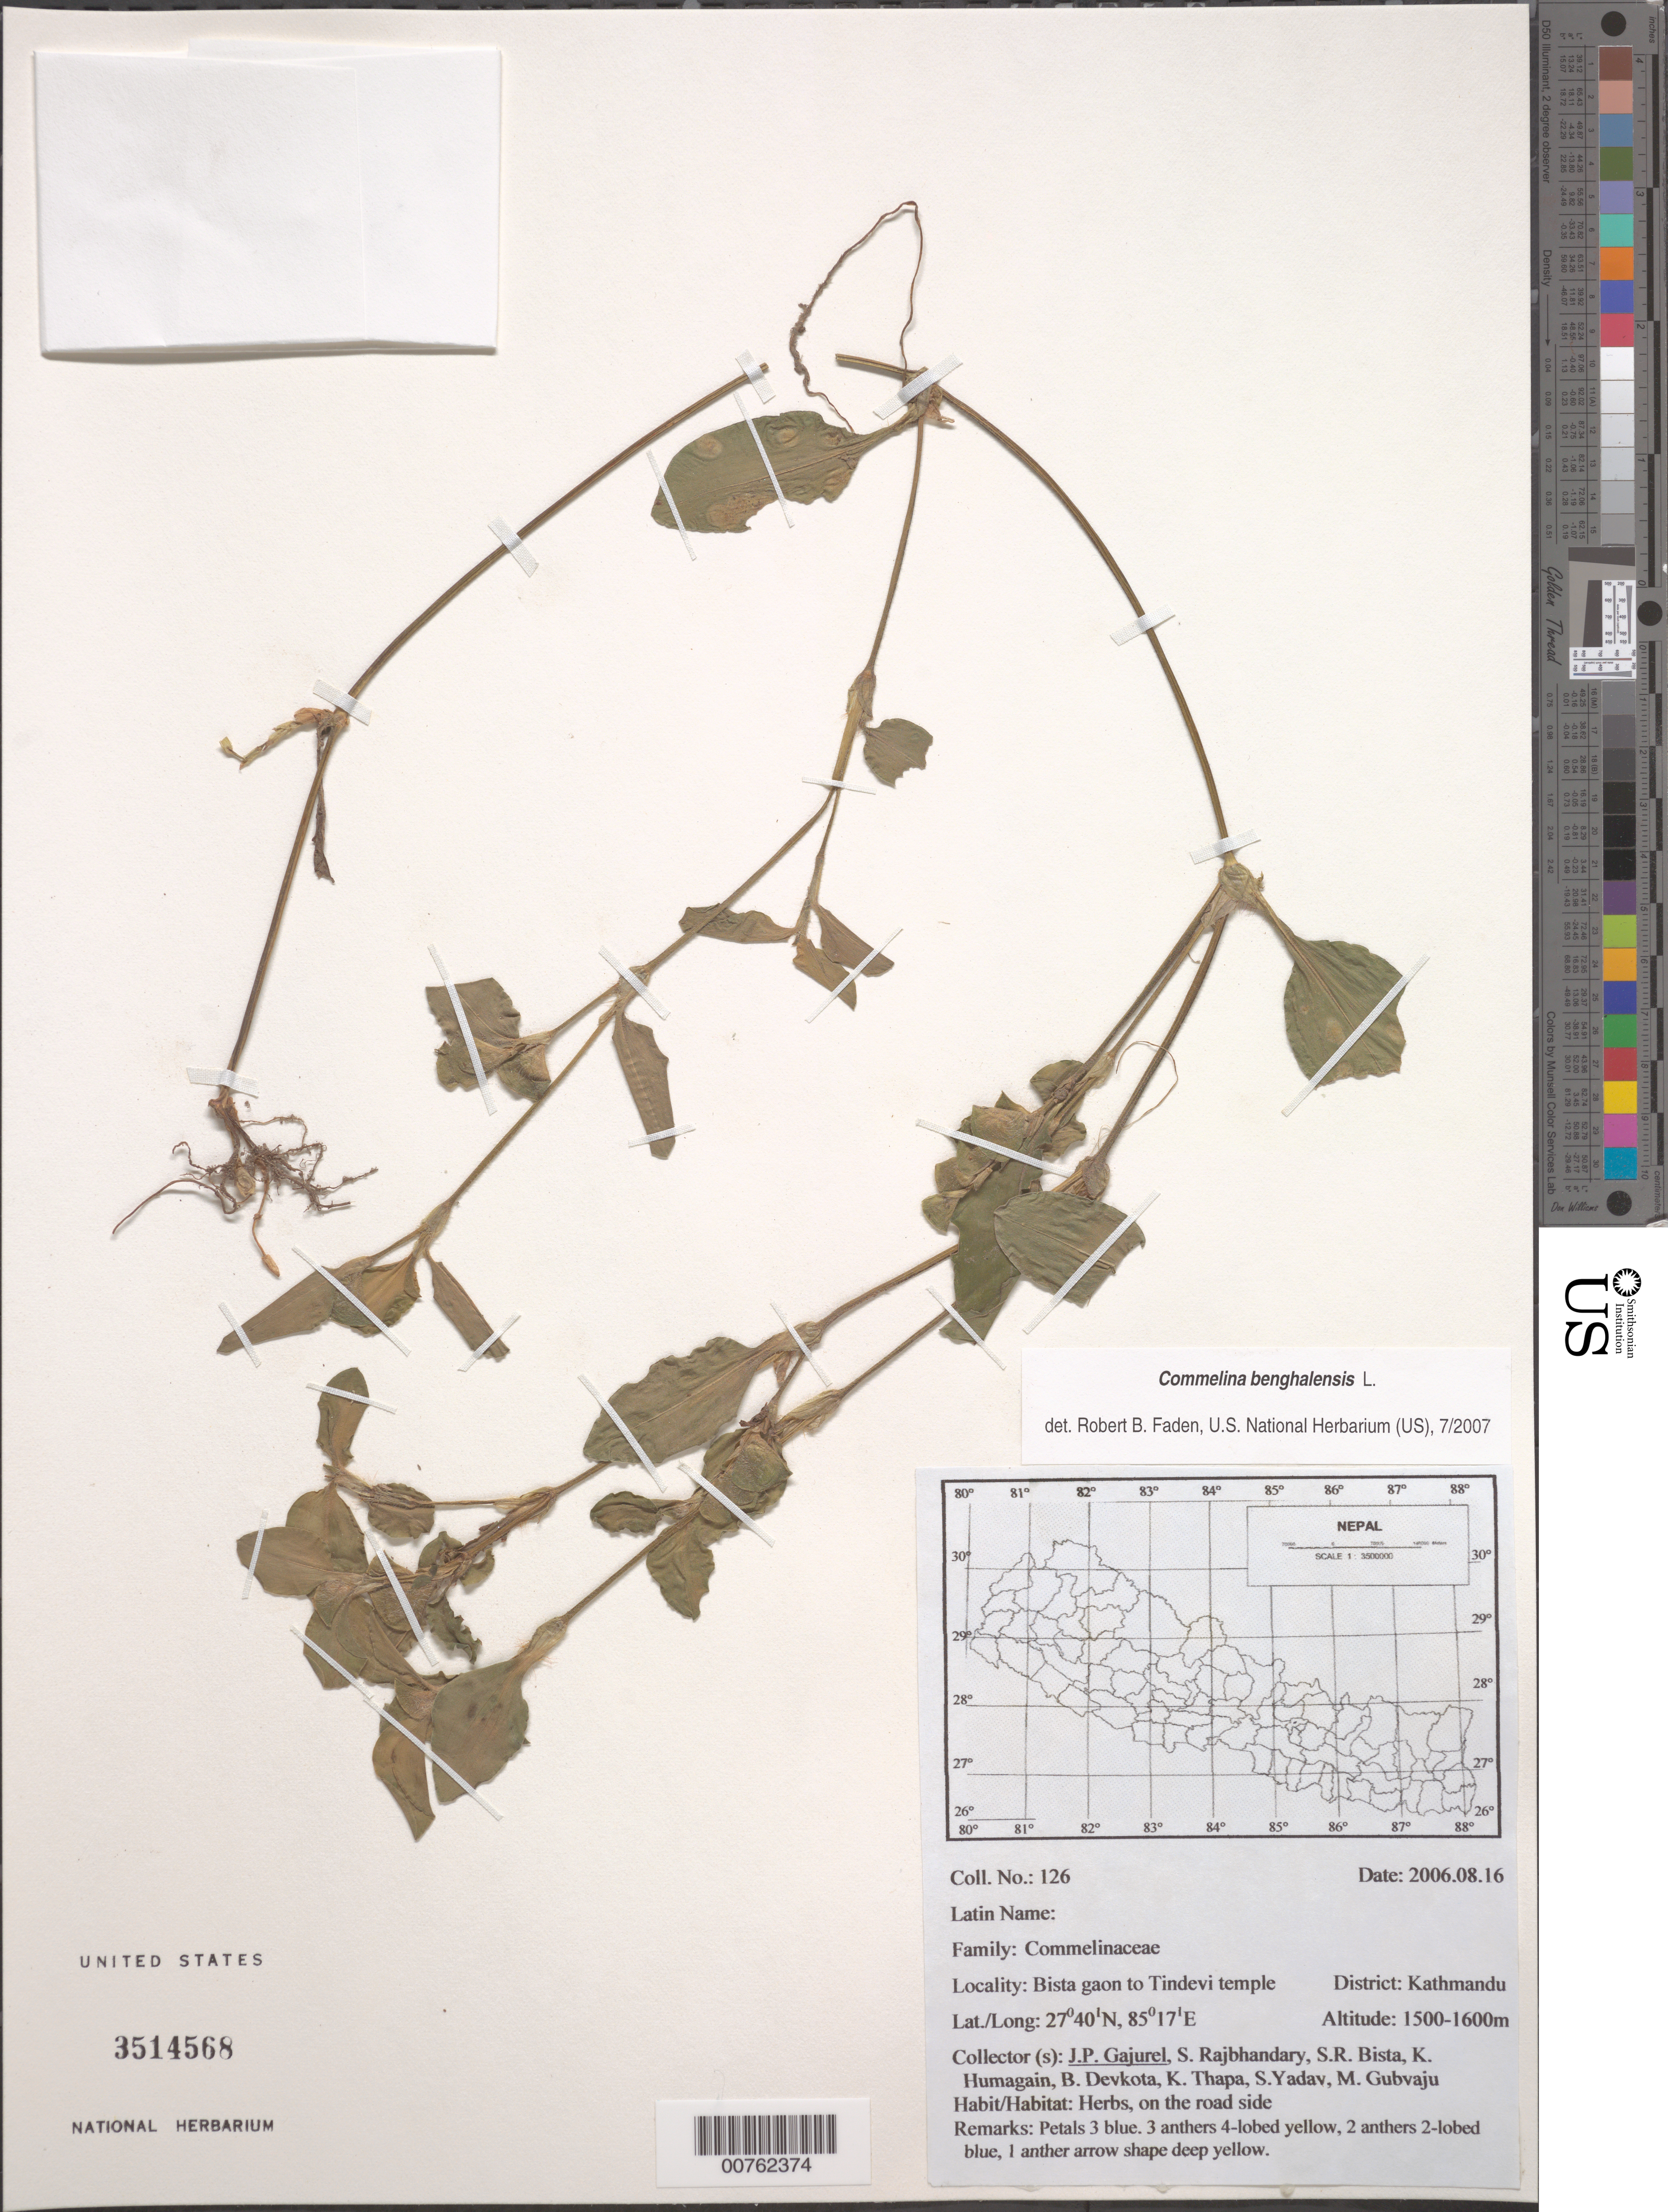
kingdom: Plantae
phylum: Tracheophyta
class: Liliopsida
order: Commelinales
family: Commelinaceae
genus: Commelina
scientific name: Commelina benghalensis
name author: L.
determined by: Faden, Robert B., (US), Smithsonian Institution - National Museum of Natural History (UNITED STATES)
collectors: J. Gajurel et al.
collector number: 126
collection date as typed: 16 Aug 2006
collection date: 2006-08-16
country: Nepal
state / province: Bagmati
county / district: Kathmandu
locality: Bista gaon to Tindevi temple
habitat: Herbs, on the road side.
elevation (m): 1500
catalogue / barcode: US 3514568